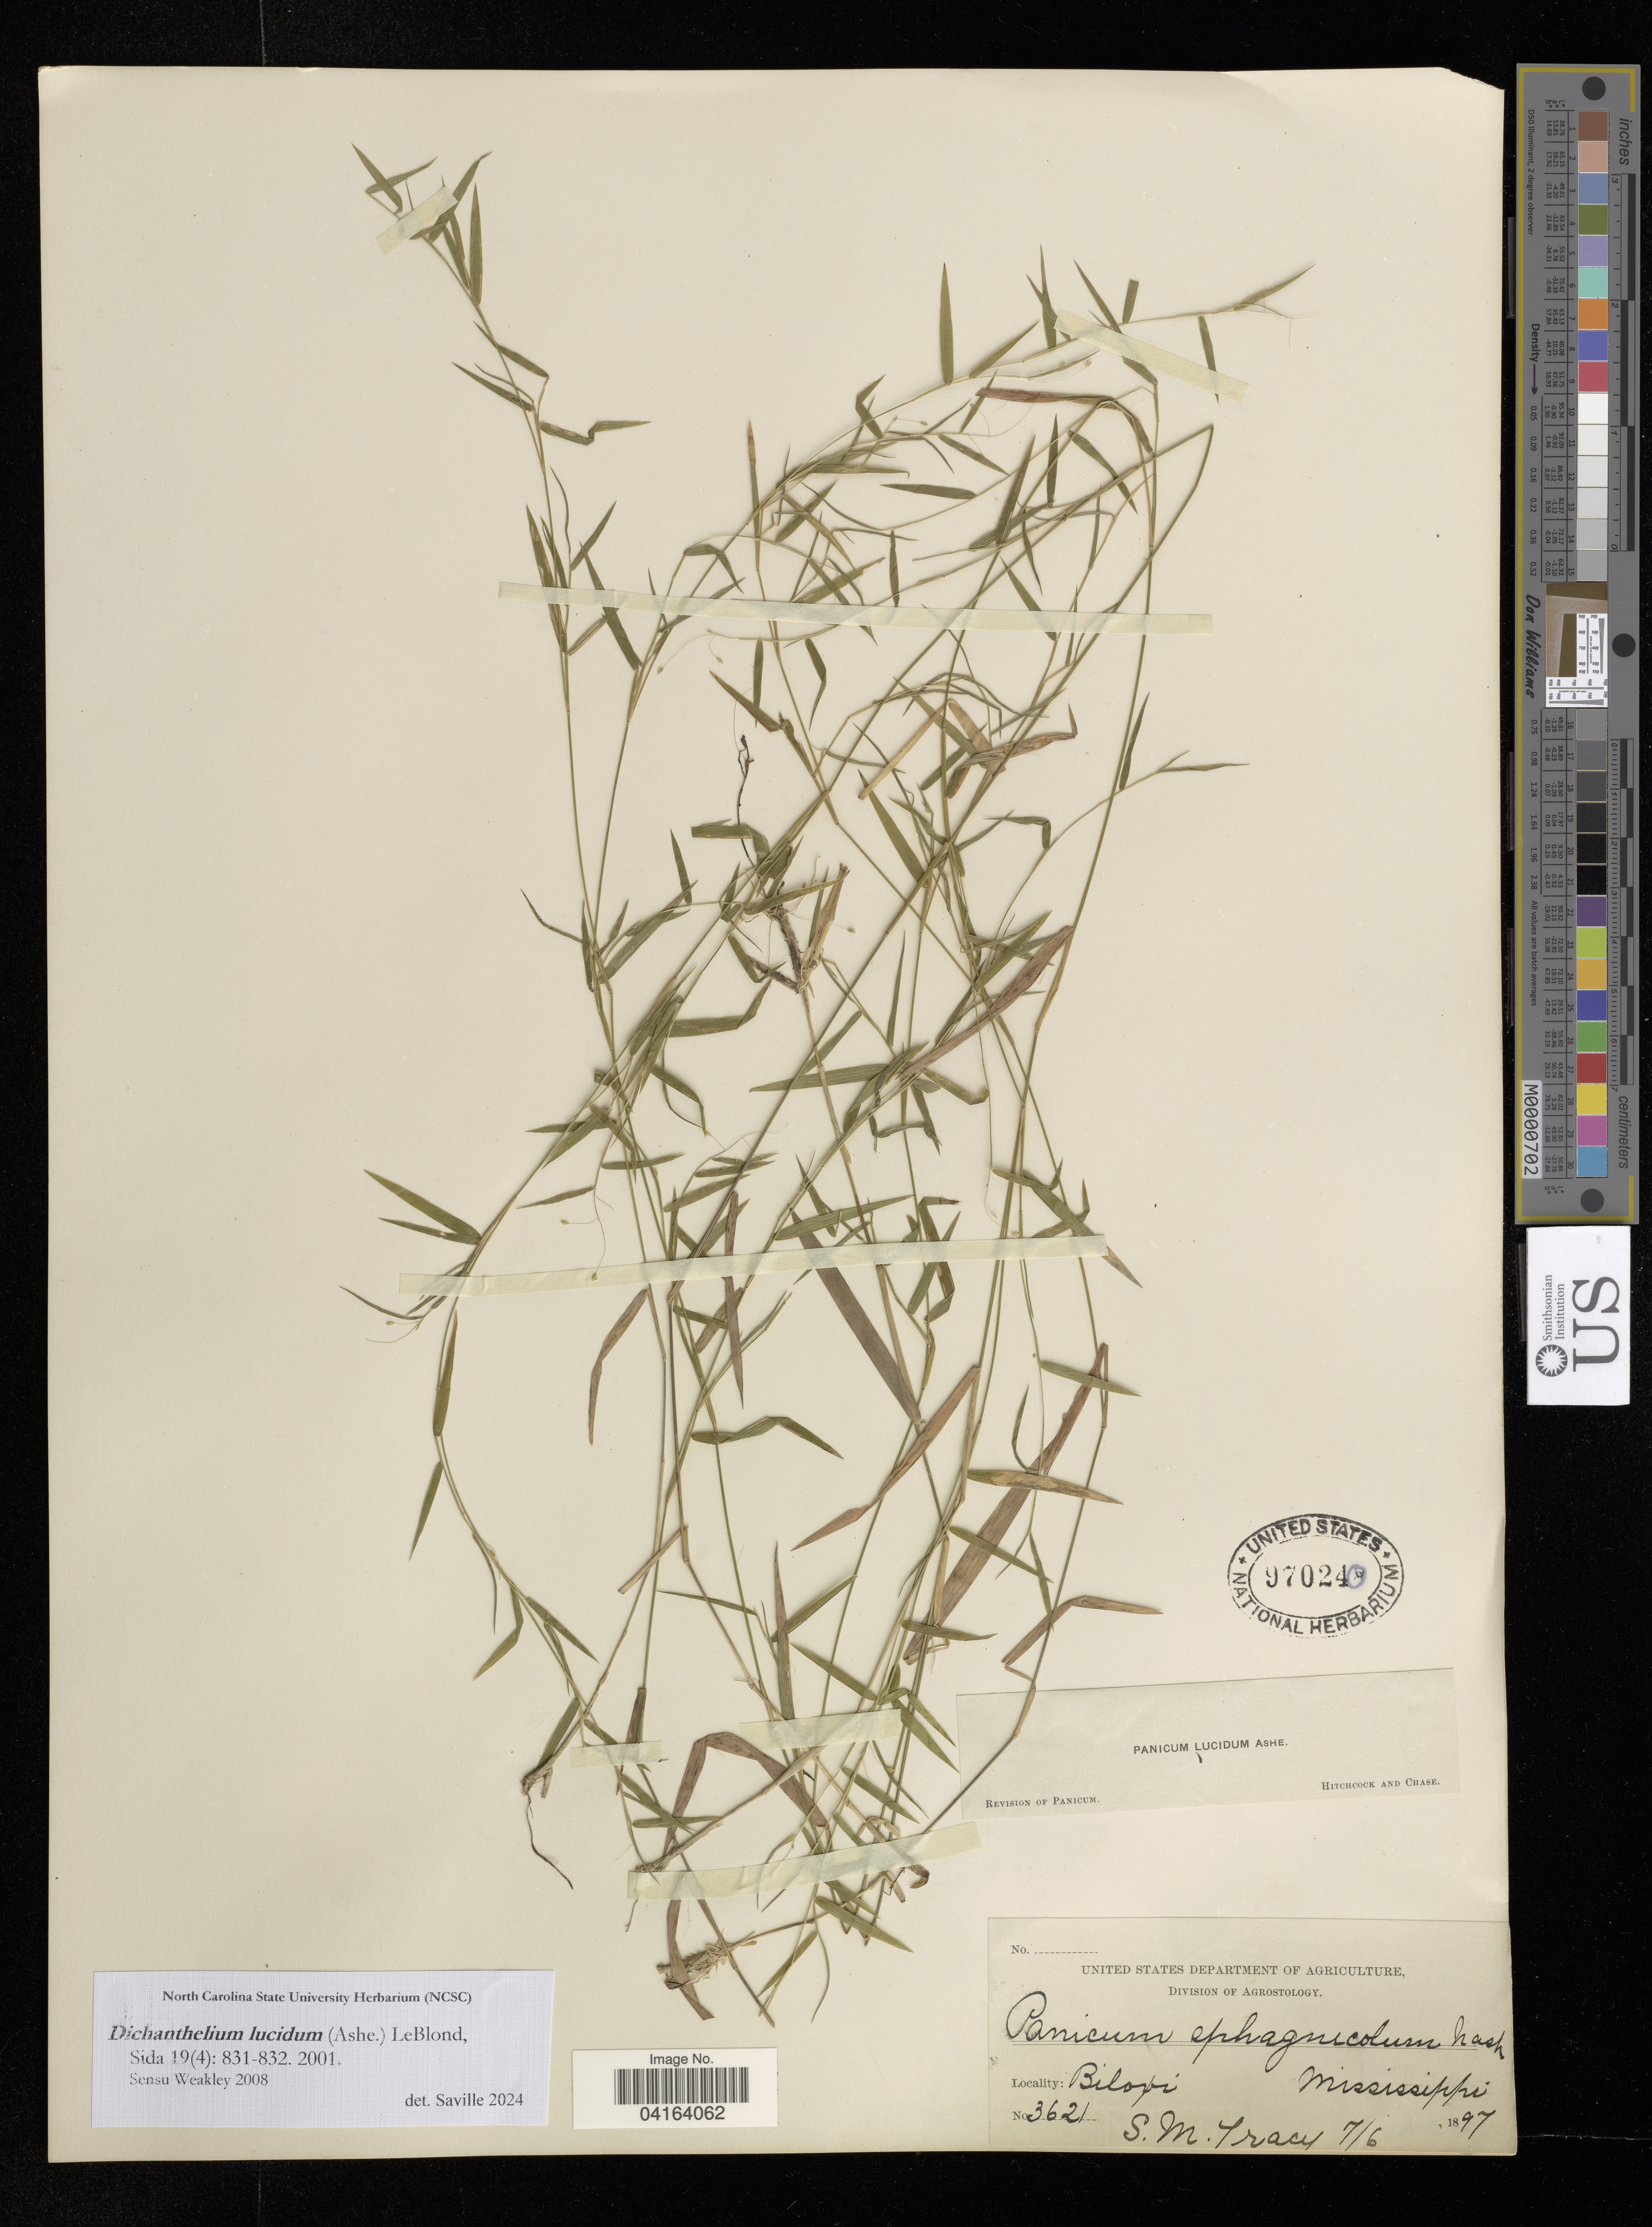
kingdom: Plantae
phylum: Tracheophyta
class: Liliopsida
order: Poales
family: Poaceae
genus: Dichanthelium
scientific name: Dichanthelium lucidum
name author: (Ashe) LeBlond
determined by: Saville, A. C., (NCSC), North Carolina State University (UNITED STATES)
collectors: S. Stracy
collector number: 3621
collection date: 1897-06-07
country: United States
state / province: Mississippi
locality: Bilopi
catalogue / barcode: US 970240